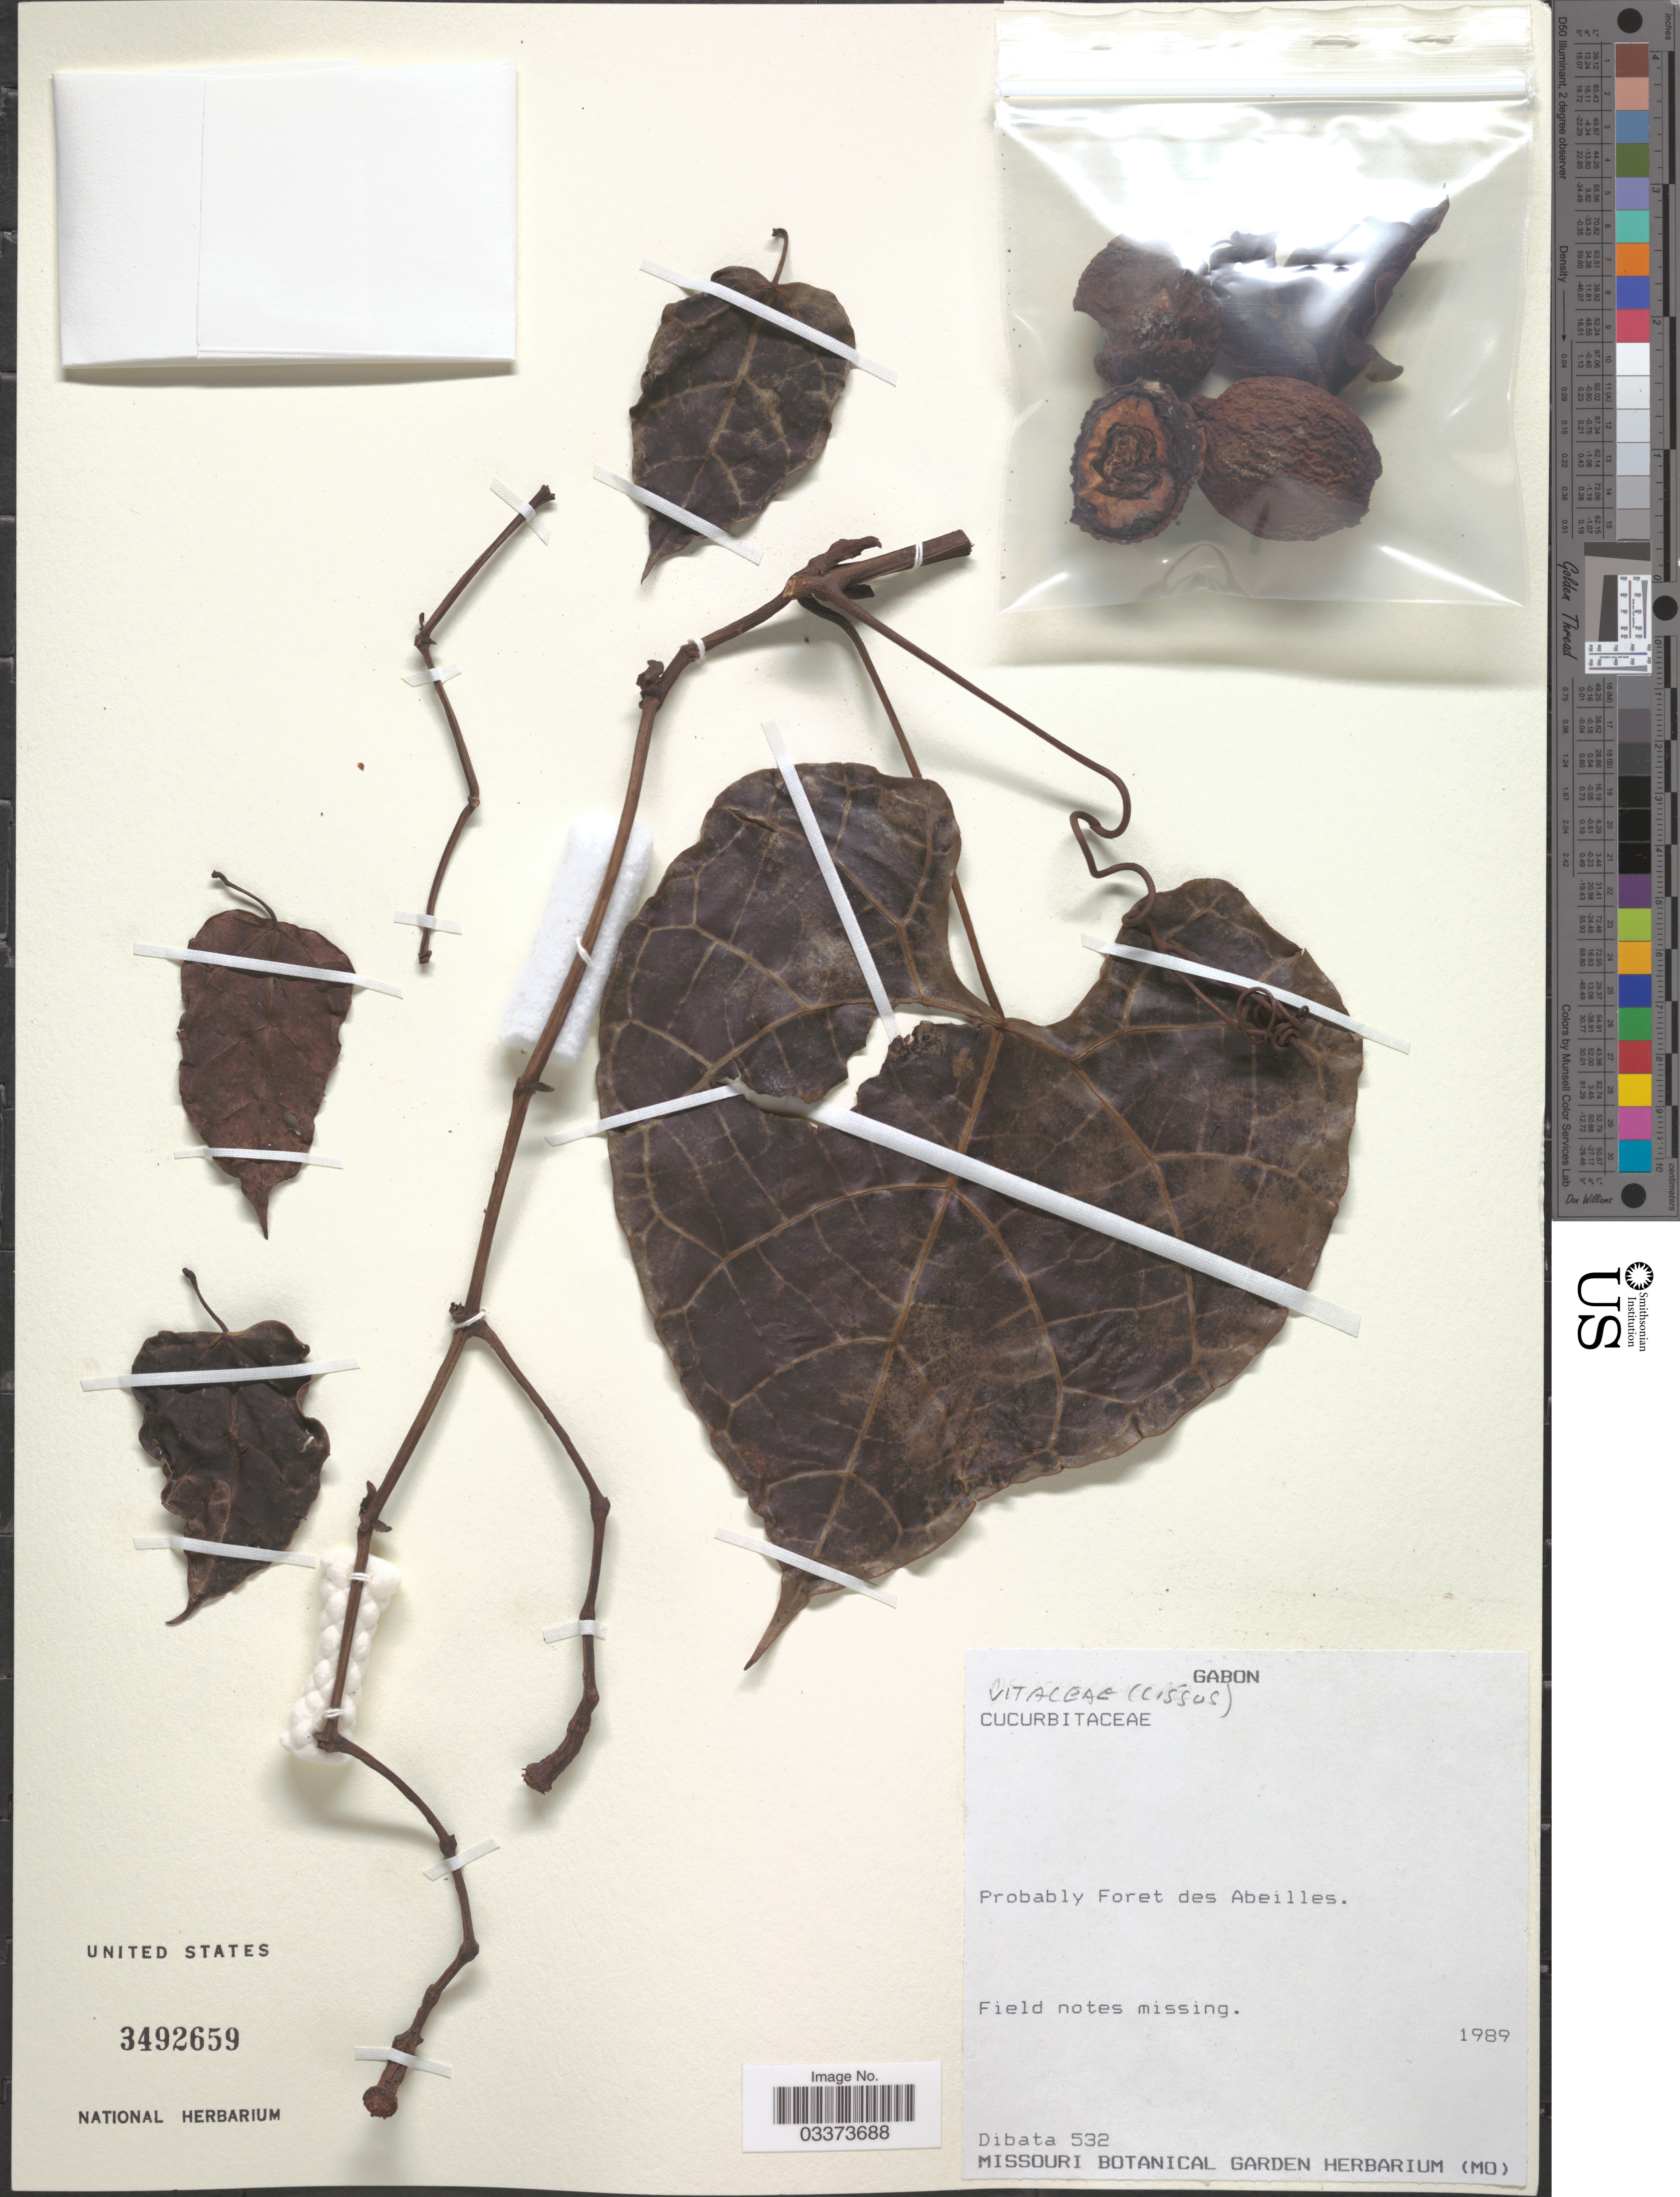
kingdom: Plantae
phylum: Tracheophyta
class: Magnoliopsida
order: Vitales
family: Vitaceae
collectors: Dibata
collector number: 532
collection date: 1989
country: Gabon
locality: Probably Foret des Abeilles.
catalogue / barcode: US 3492659